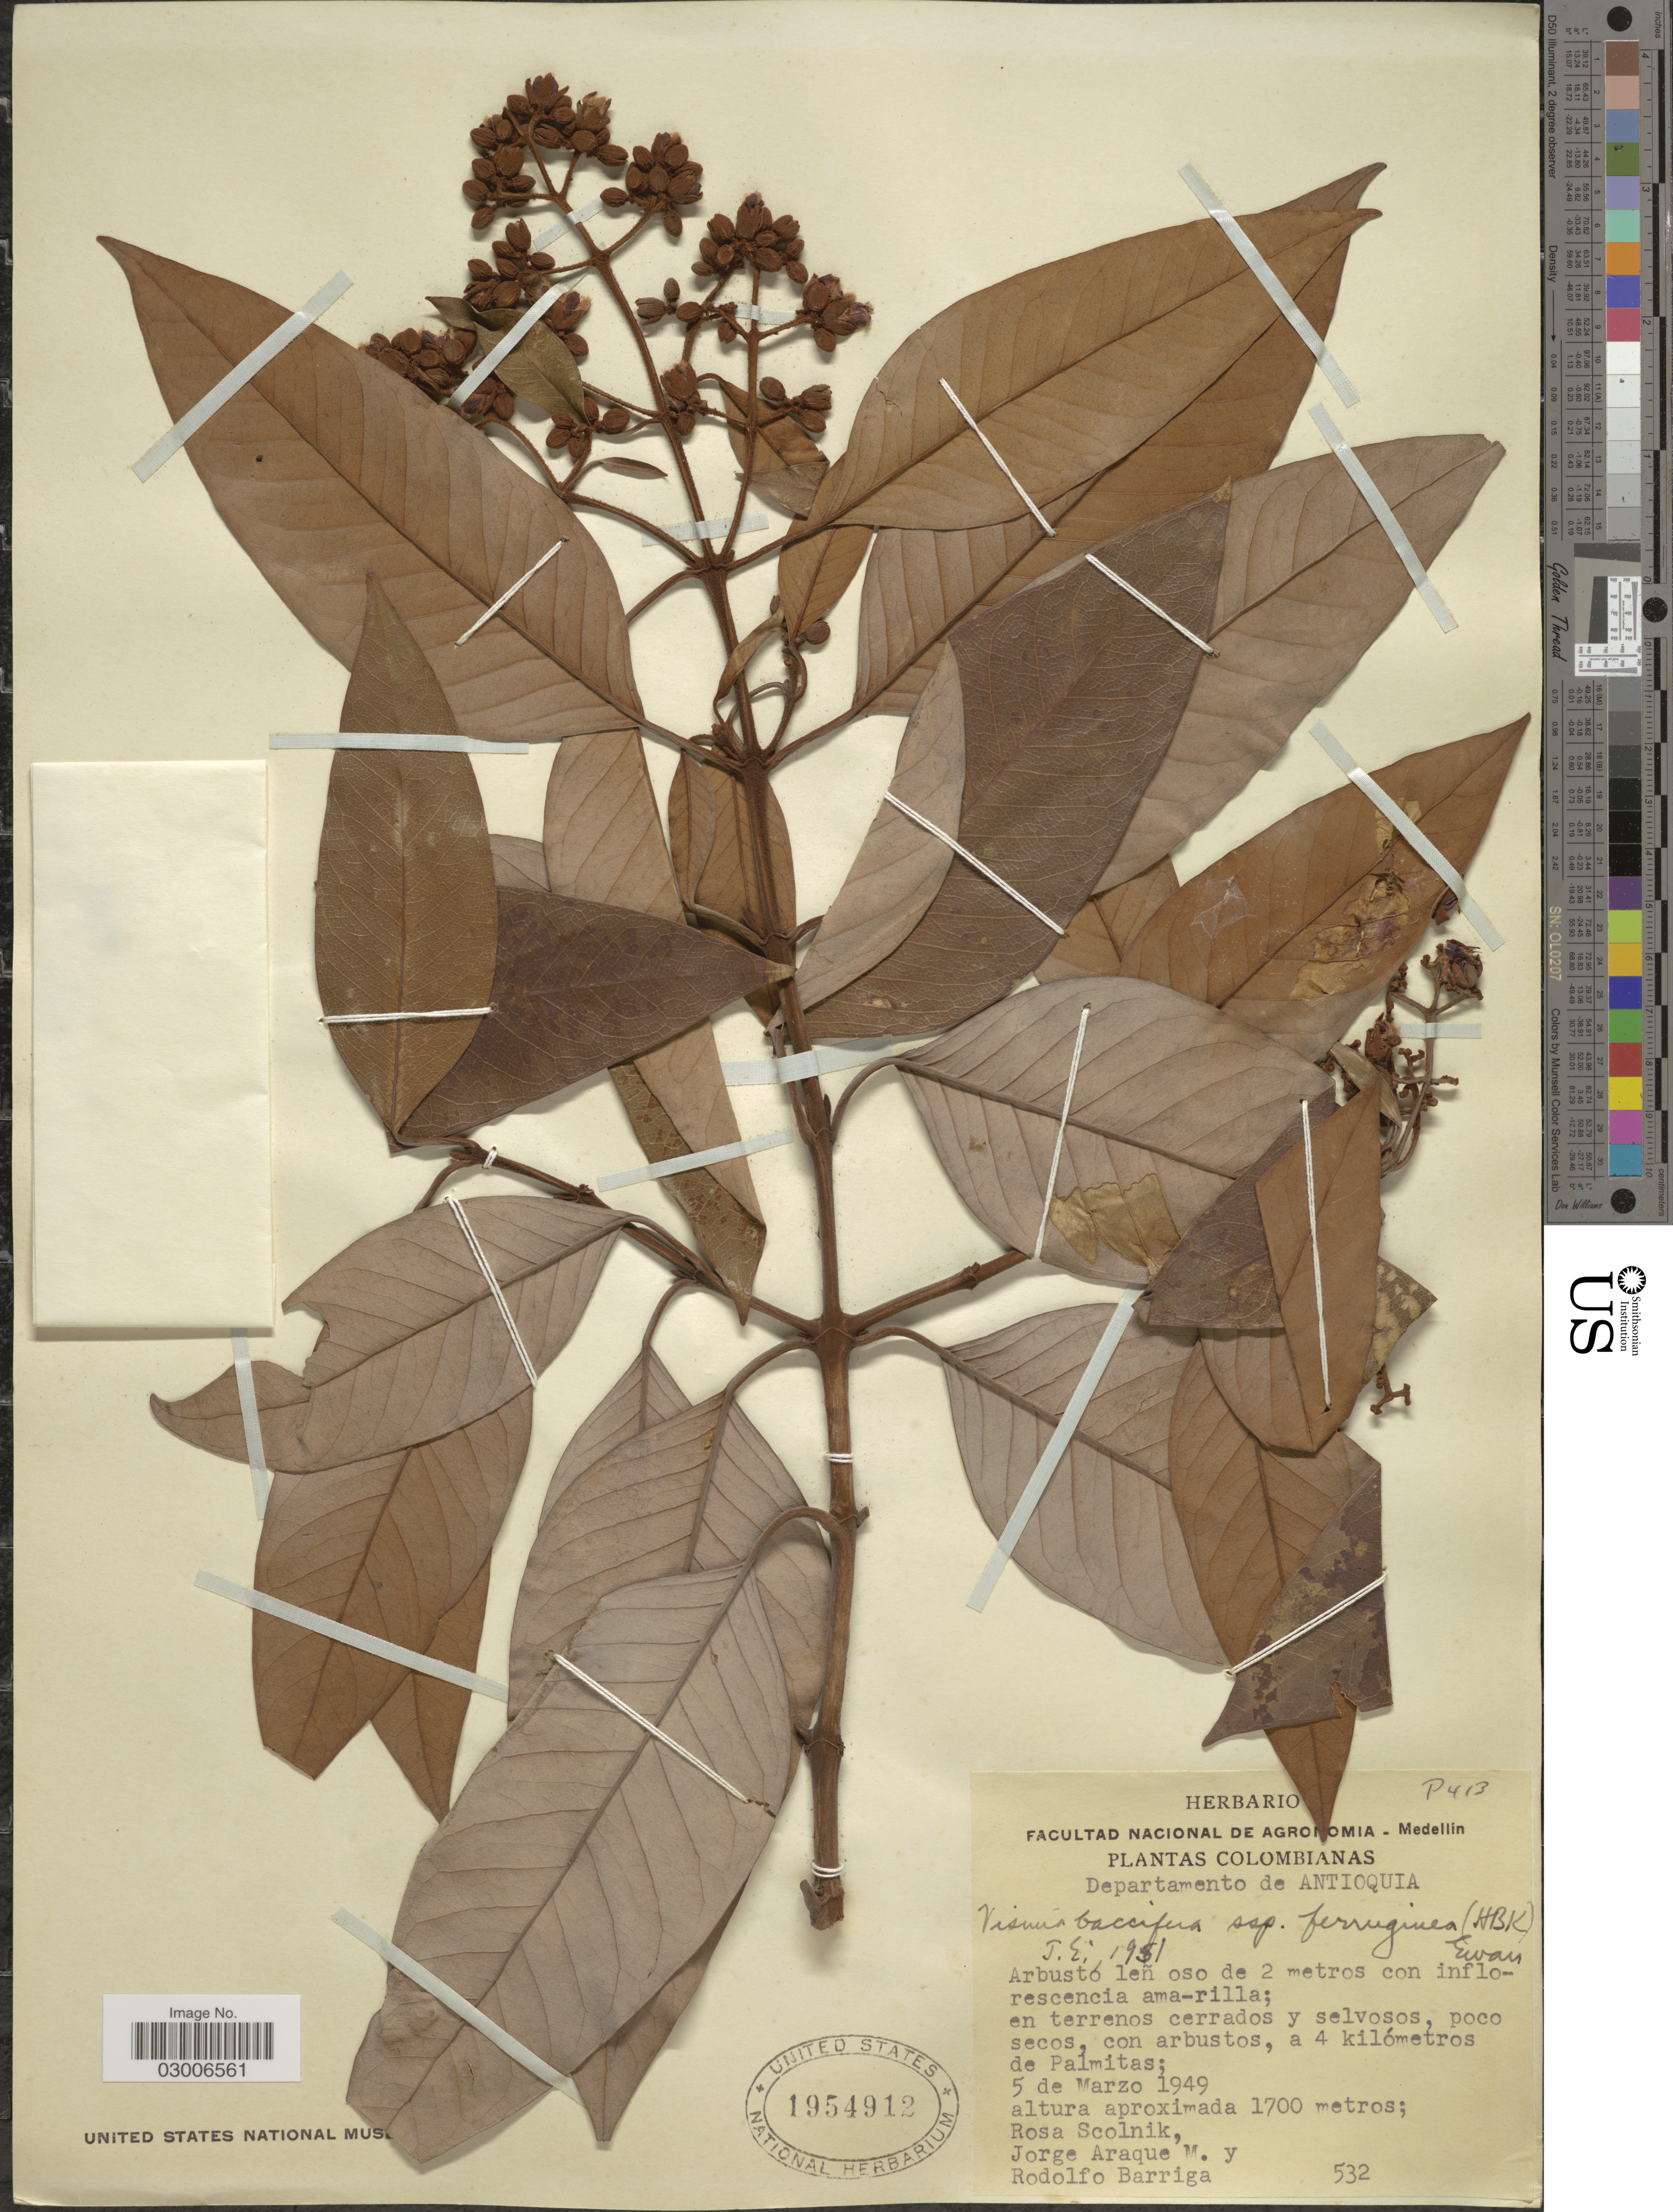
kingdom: Plantae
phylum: Tracheophyta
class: Magnoliopsida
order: Malpighiales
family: Hypericaceae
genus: Vismia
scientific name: Vismia baccifera subsp. ferruginea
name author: (Kunth) Ewan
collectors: R. Scolnik, J. Araque Molina & R. Barriga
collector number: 532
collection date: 1949-03-05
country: Colombia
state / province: Antioquia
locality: Departamento de Antioquia, a 4 kilómetros de Palmitas.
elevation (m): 1700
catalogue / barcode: US 1954912